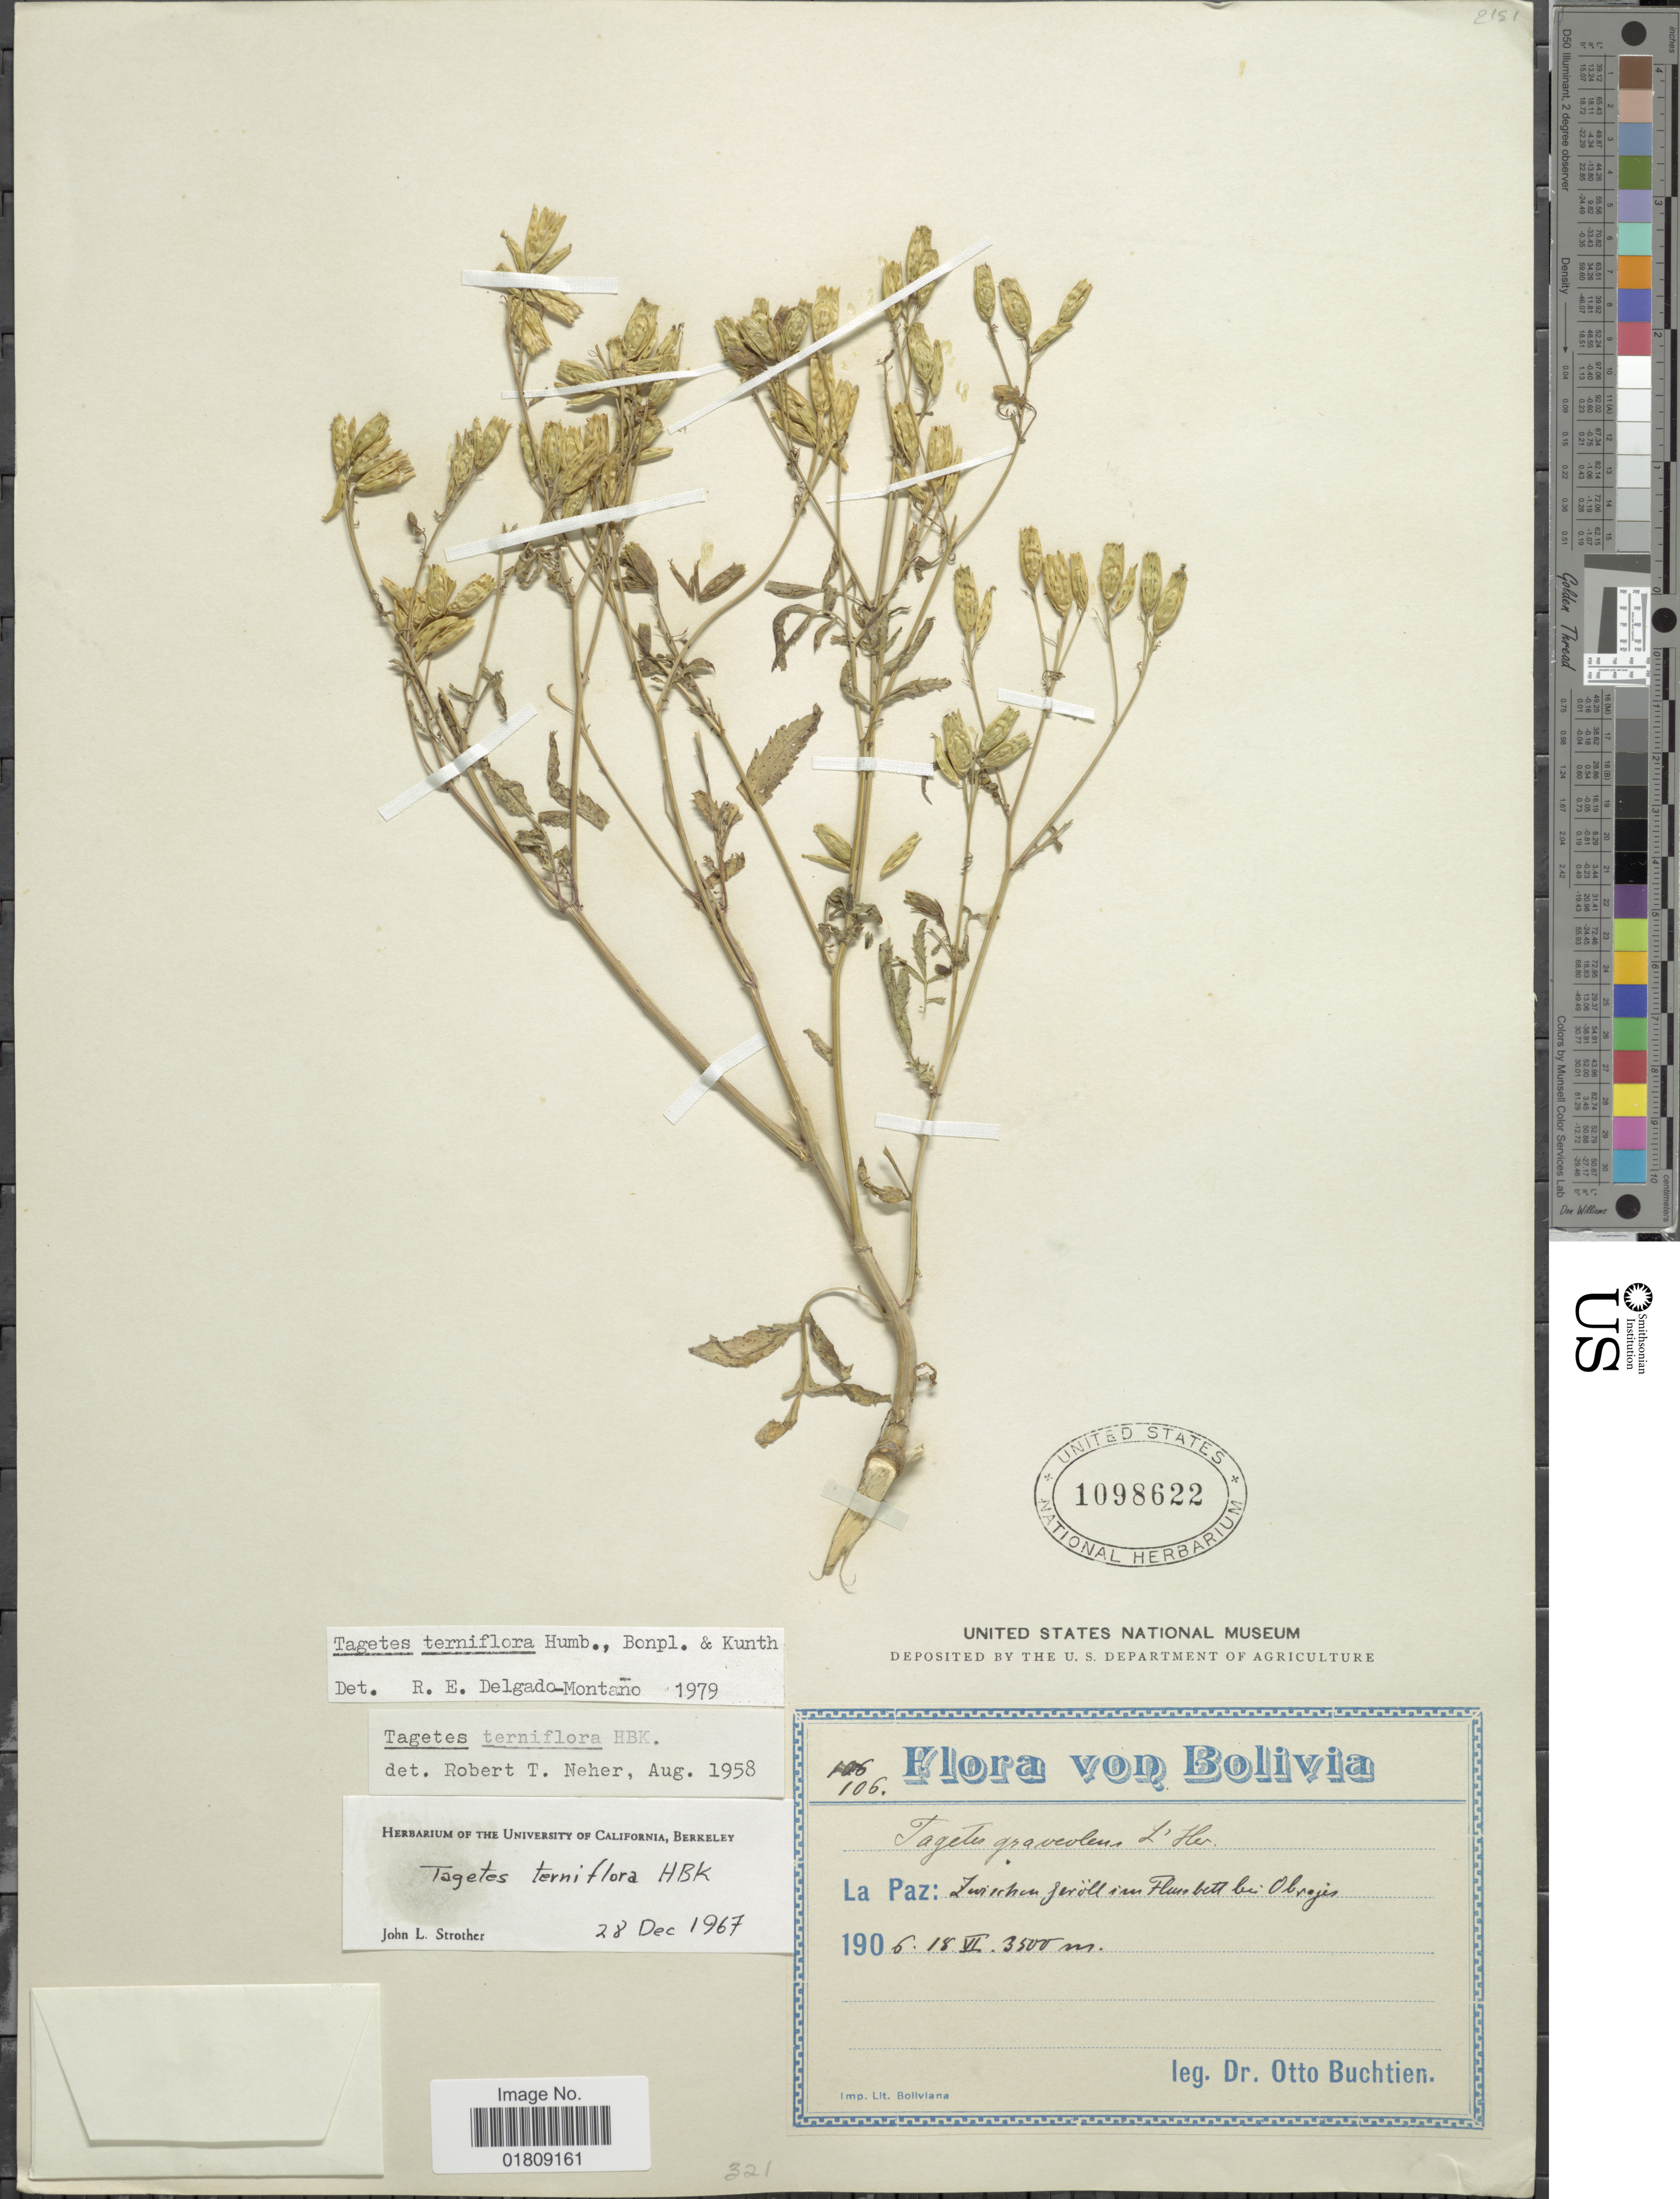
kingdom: Plantae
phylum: Tracheophyta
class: Magnoliopsida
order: Asterales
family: Asteraceae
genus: Tagetes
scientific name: Tagetes terniflora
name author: Kunth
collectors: O. Buchtien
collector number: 106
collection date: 1906-06-18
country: Bolivia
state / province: La Paz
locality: Zwischen geröll im flussbett bei (between scree in the riverbed near) Obrajes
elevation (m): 3500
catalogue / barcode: US 1098622